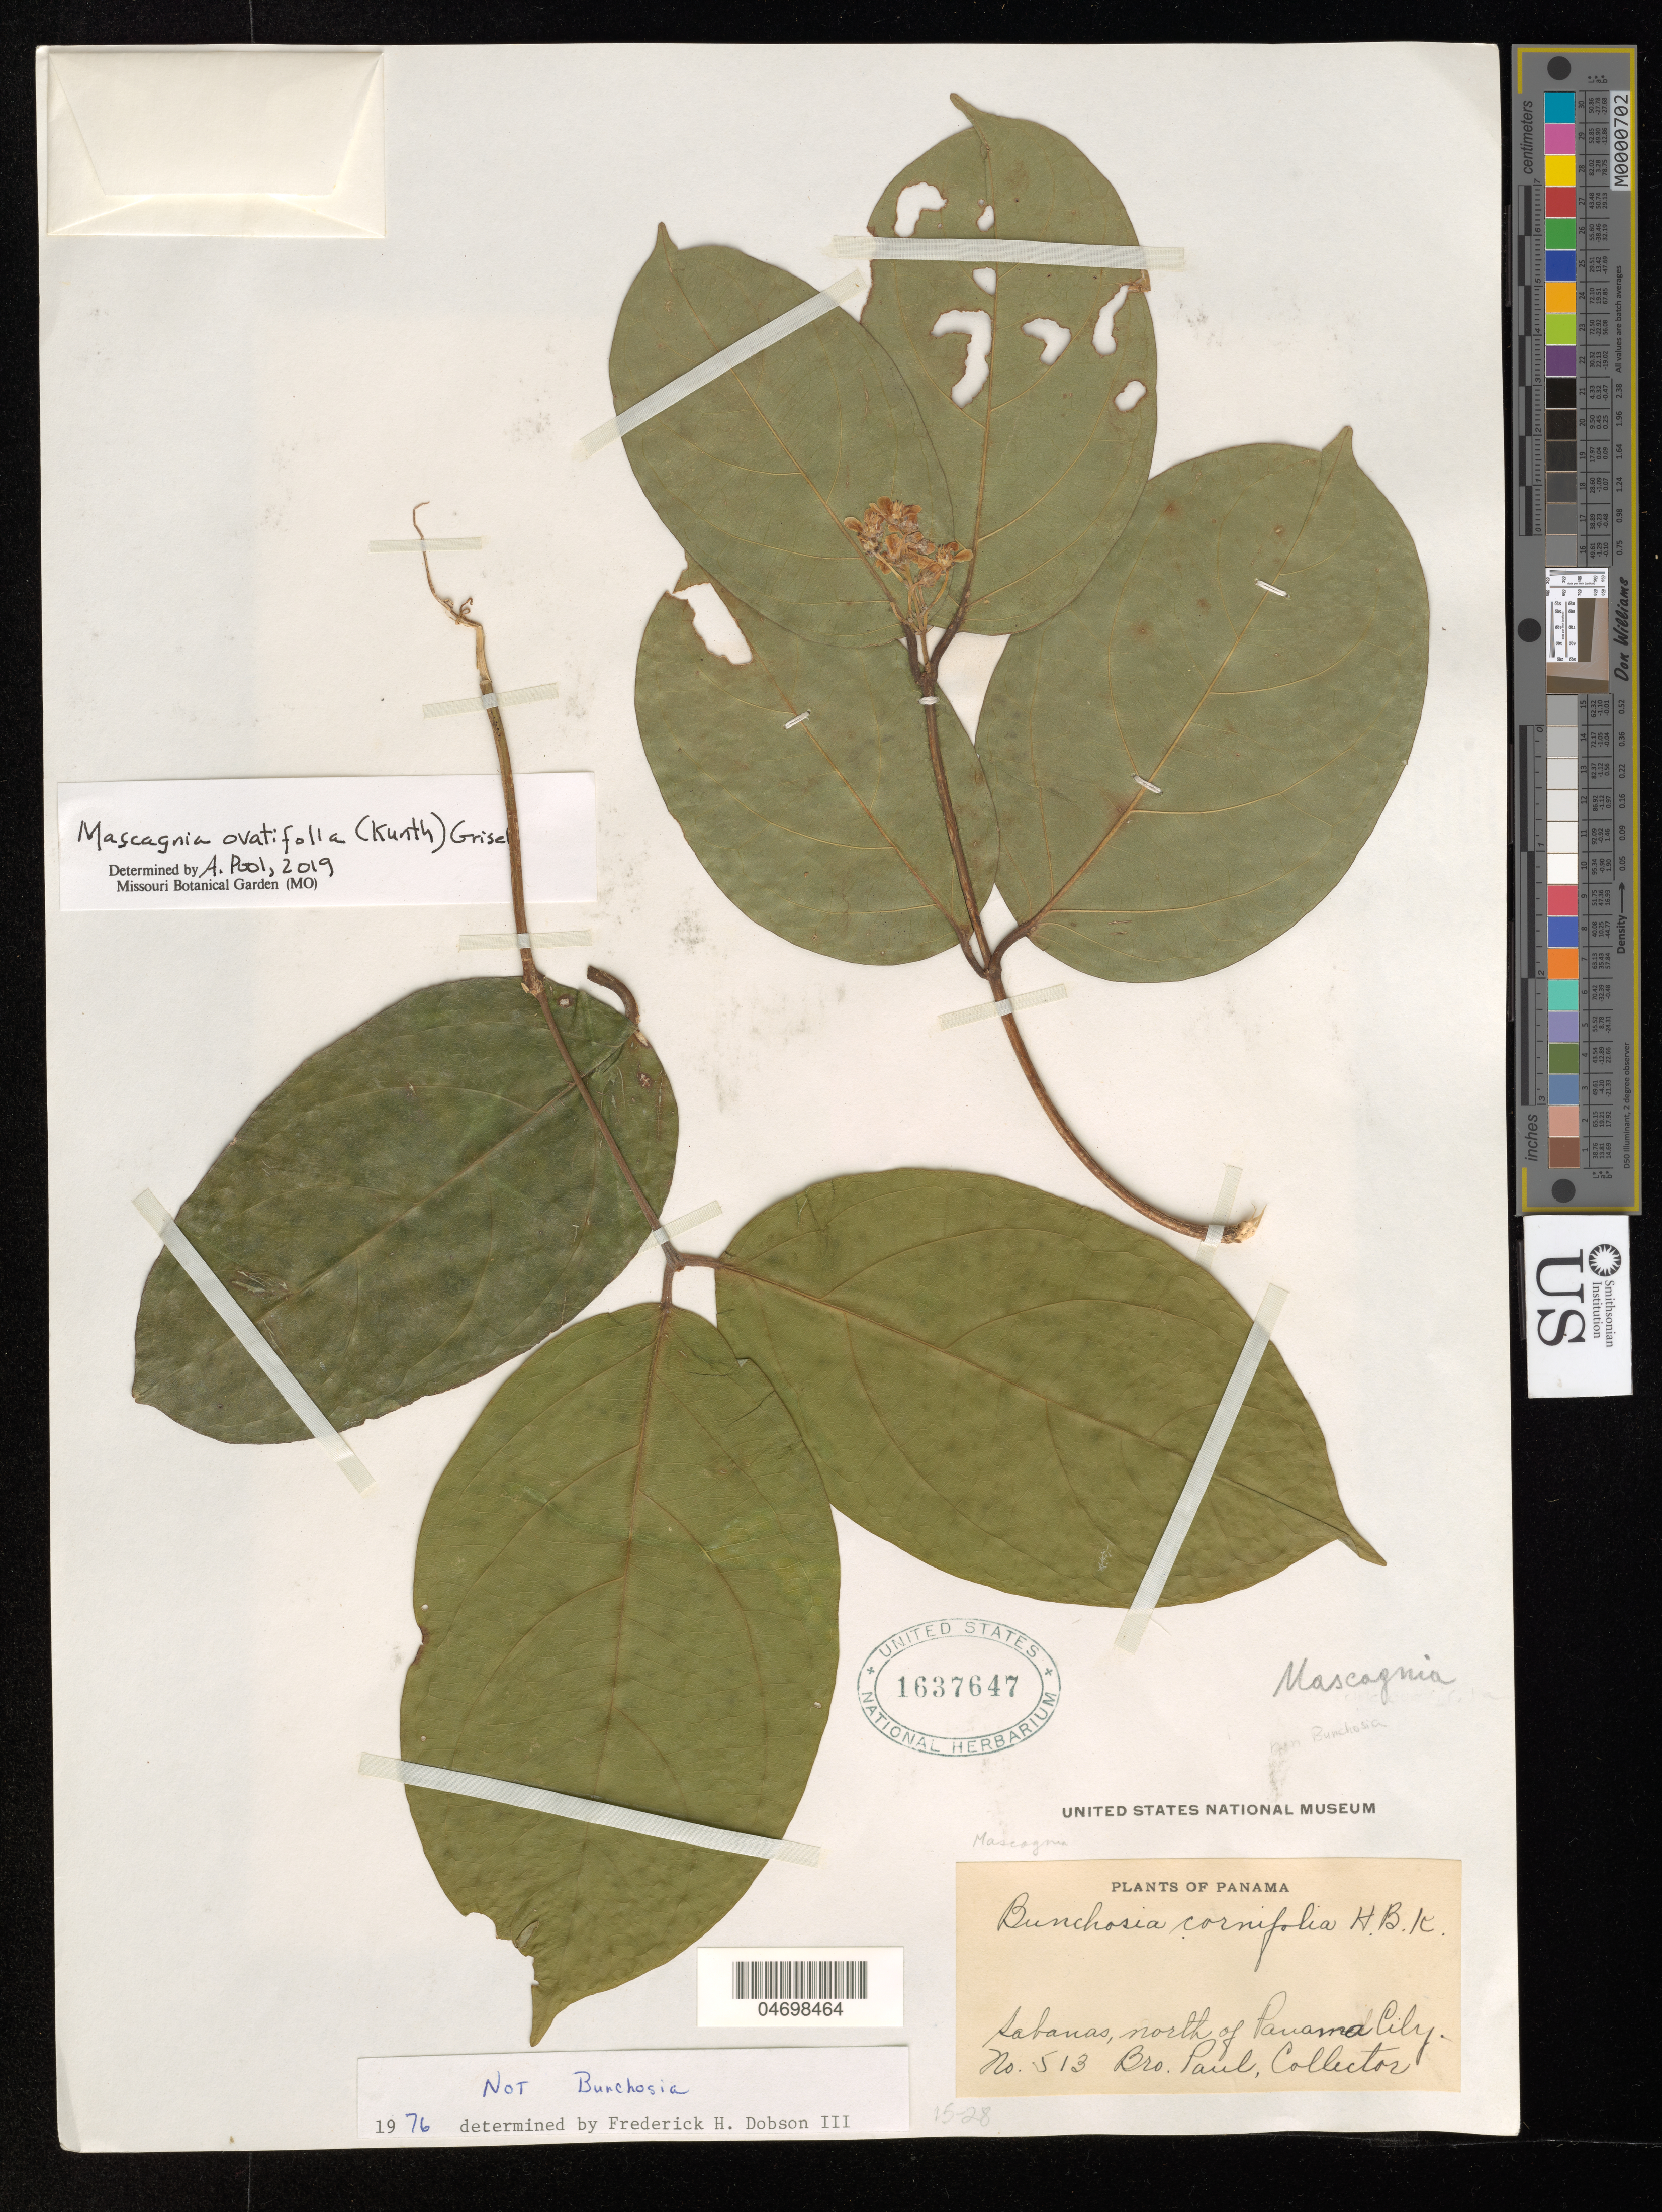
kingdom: Plantae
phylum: Tracheophyta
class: Magnoliopsida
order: Malpighiales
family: Malpighiaceae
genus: Mascagnia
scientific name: Mascagnia ovatifolia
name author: (Kunth) Griseb.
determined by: Pool, A., (MO), Missouri Botanical Garden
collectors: Bro. Paul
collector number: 513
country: Panama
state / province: Panamá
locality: Sofanas, N of Panama City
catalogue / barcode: US 1637647